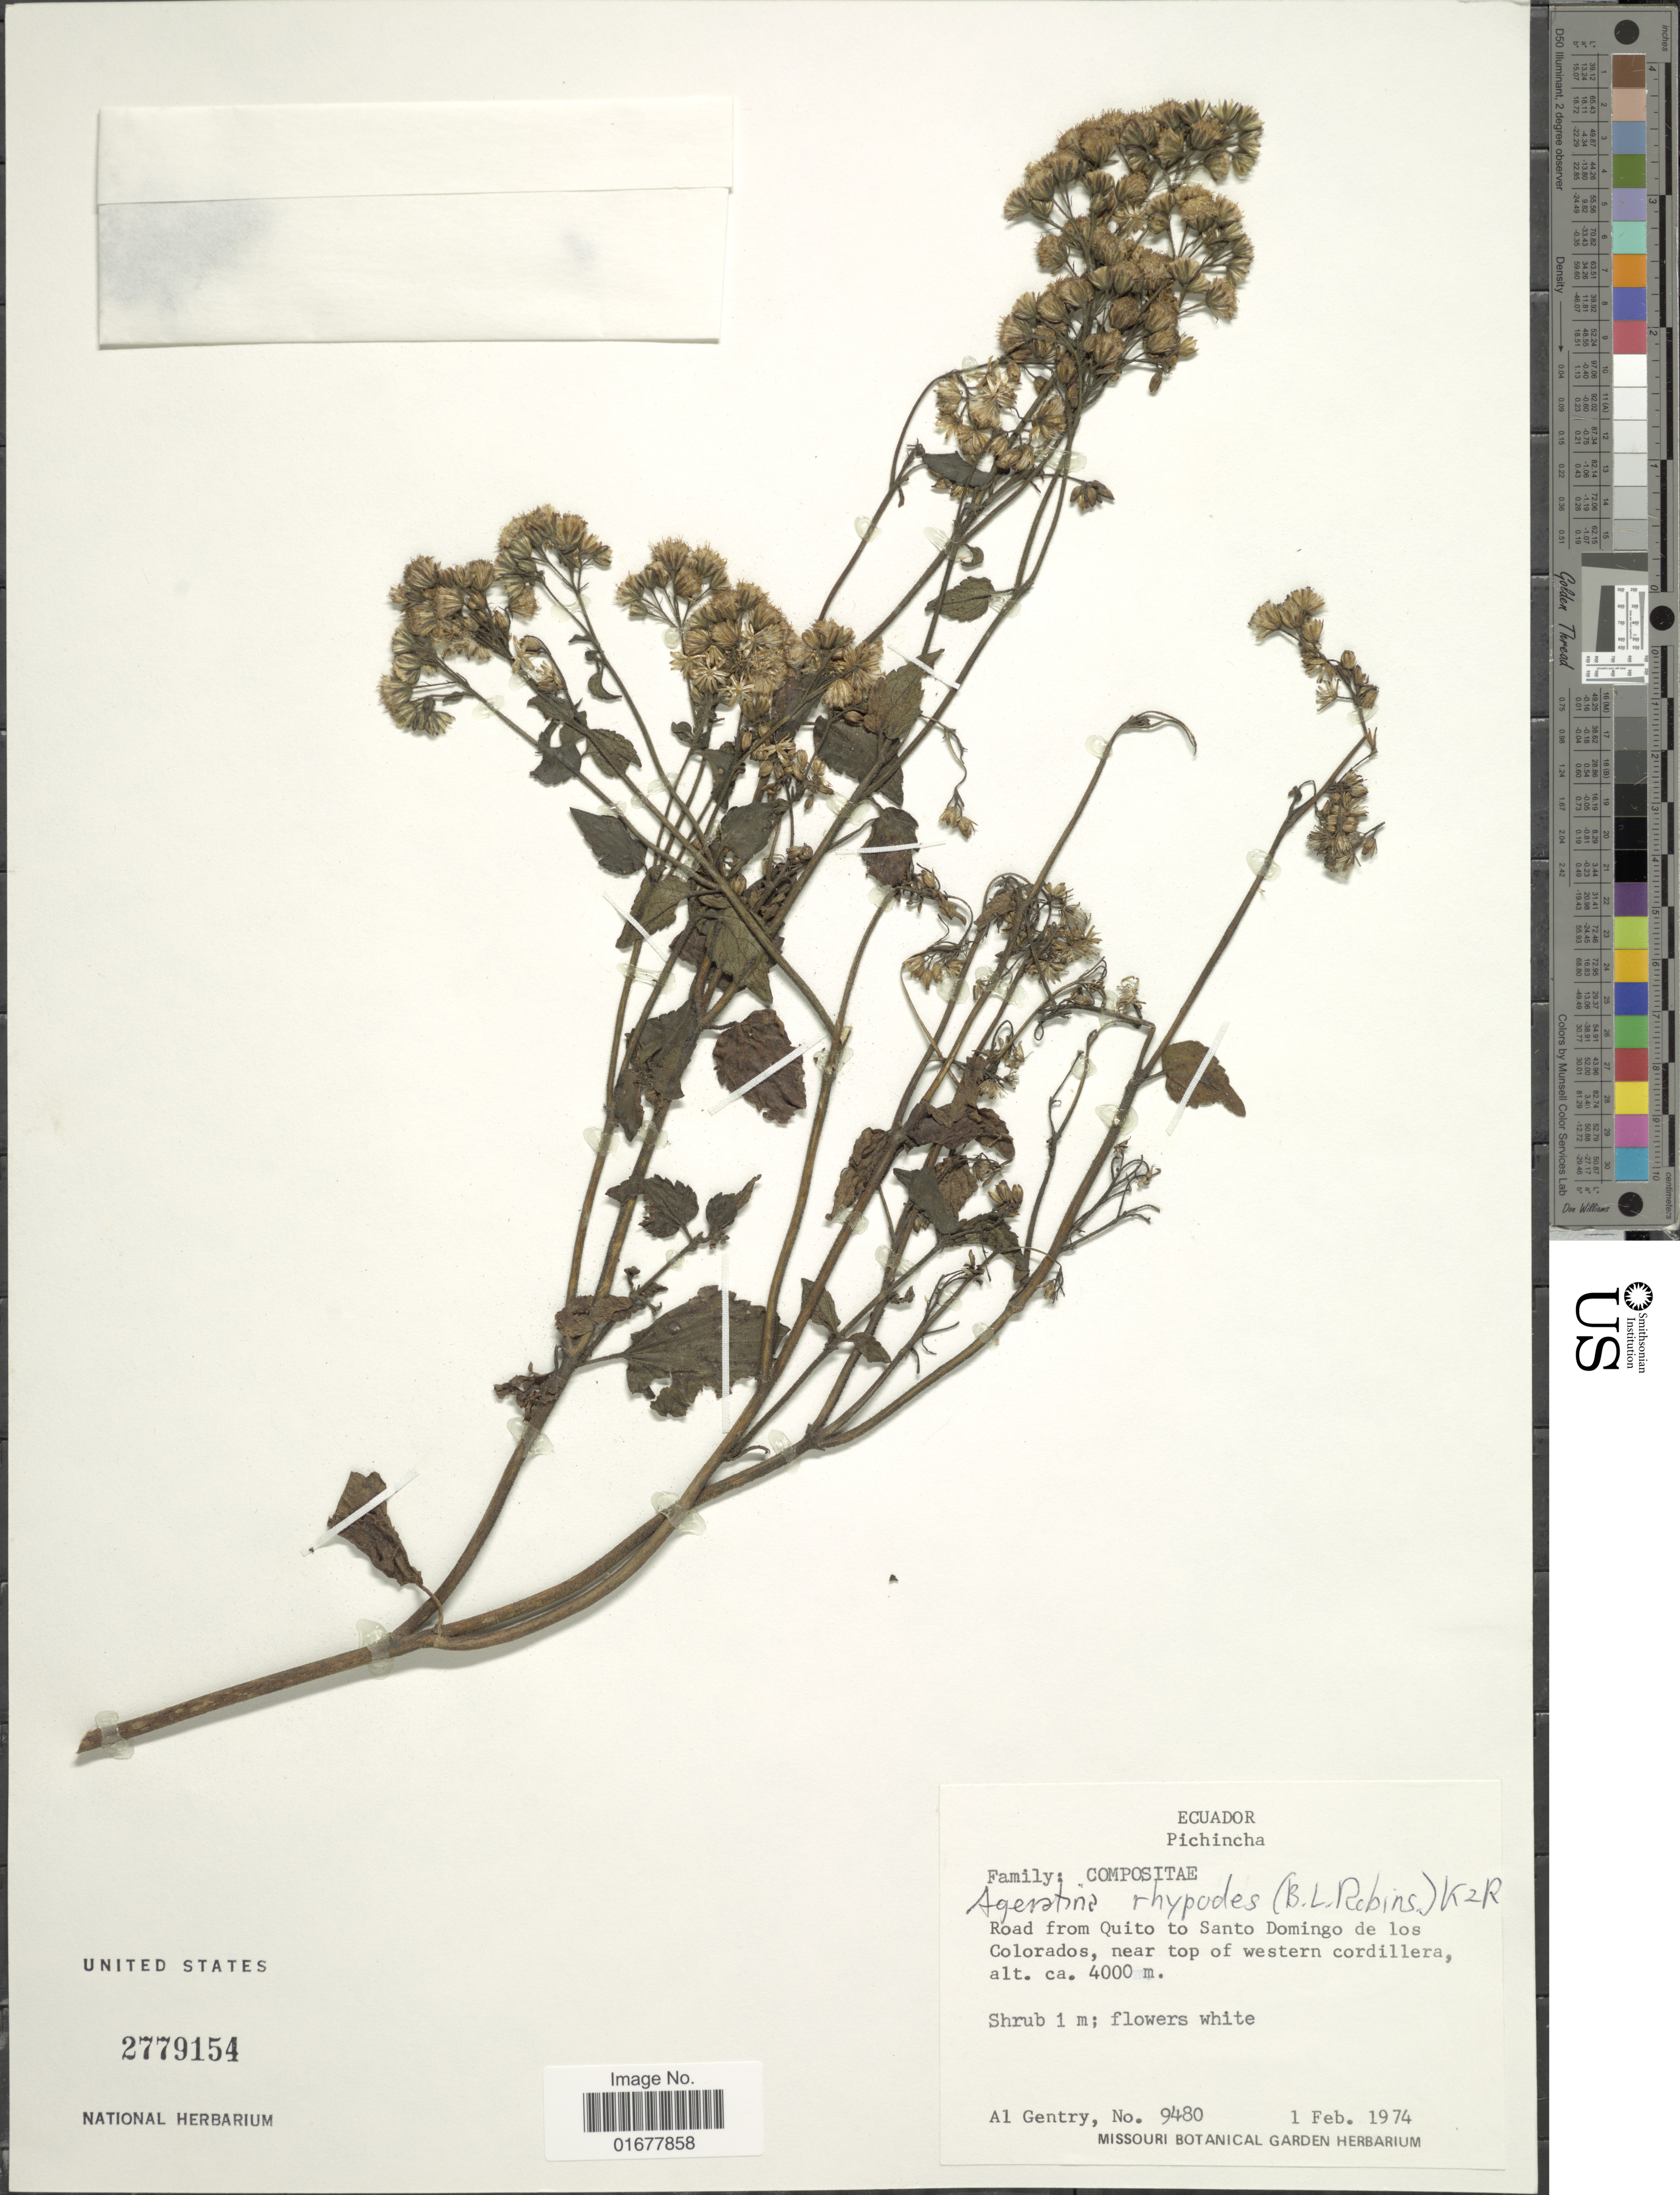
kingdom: Plantae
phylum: Tracheophyta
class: Magnoliopsida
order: Asterales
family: Asteraceae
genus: Ageratina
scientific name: Ageratina cuencana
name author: (B.L. Rob.) R.M. King & H. Rob.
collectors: A. H. Gentry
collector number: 9480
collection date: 1974-02-01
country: Ecuador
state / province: Pichincha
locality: Road from Quito to Santo Domingo de los Colorados, near top of western cordillera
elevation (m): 4000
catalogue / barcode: US 2779154